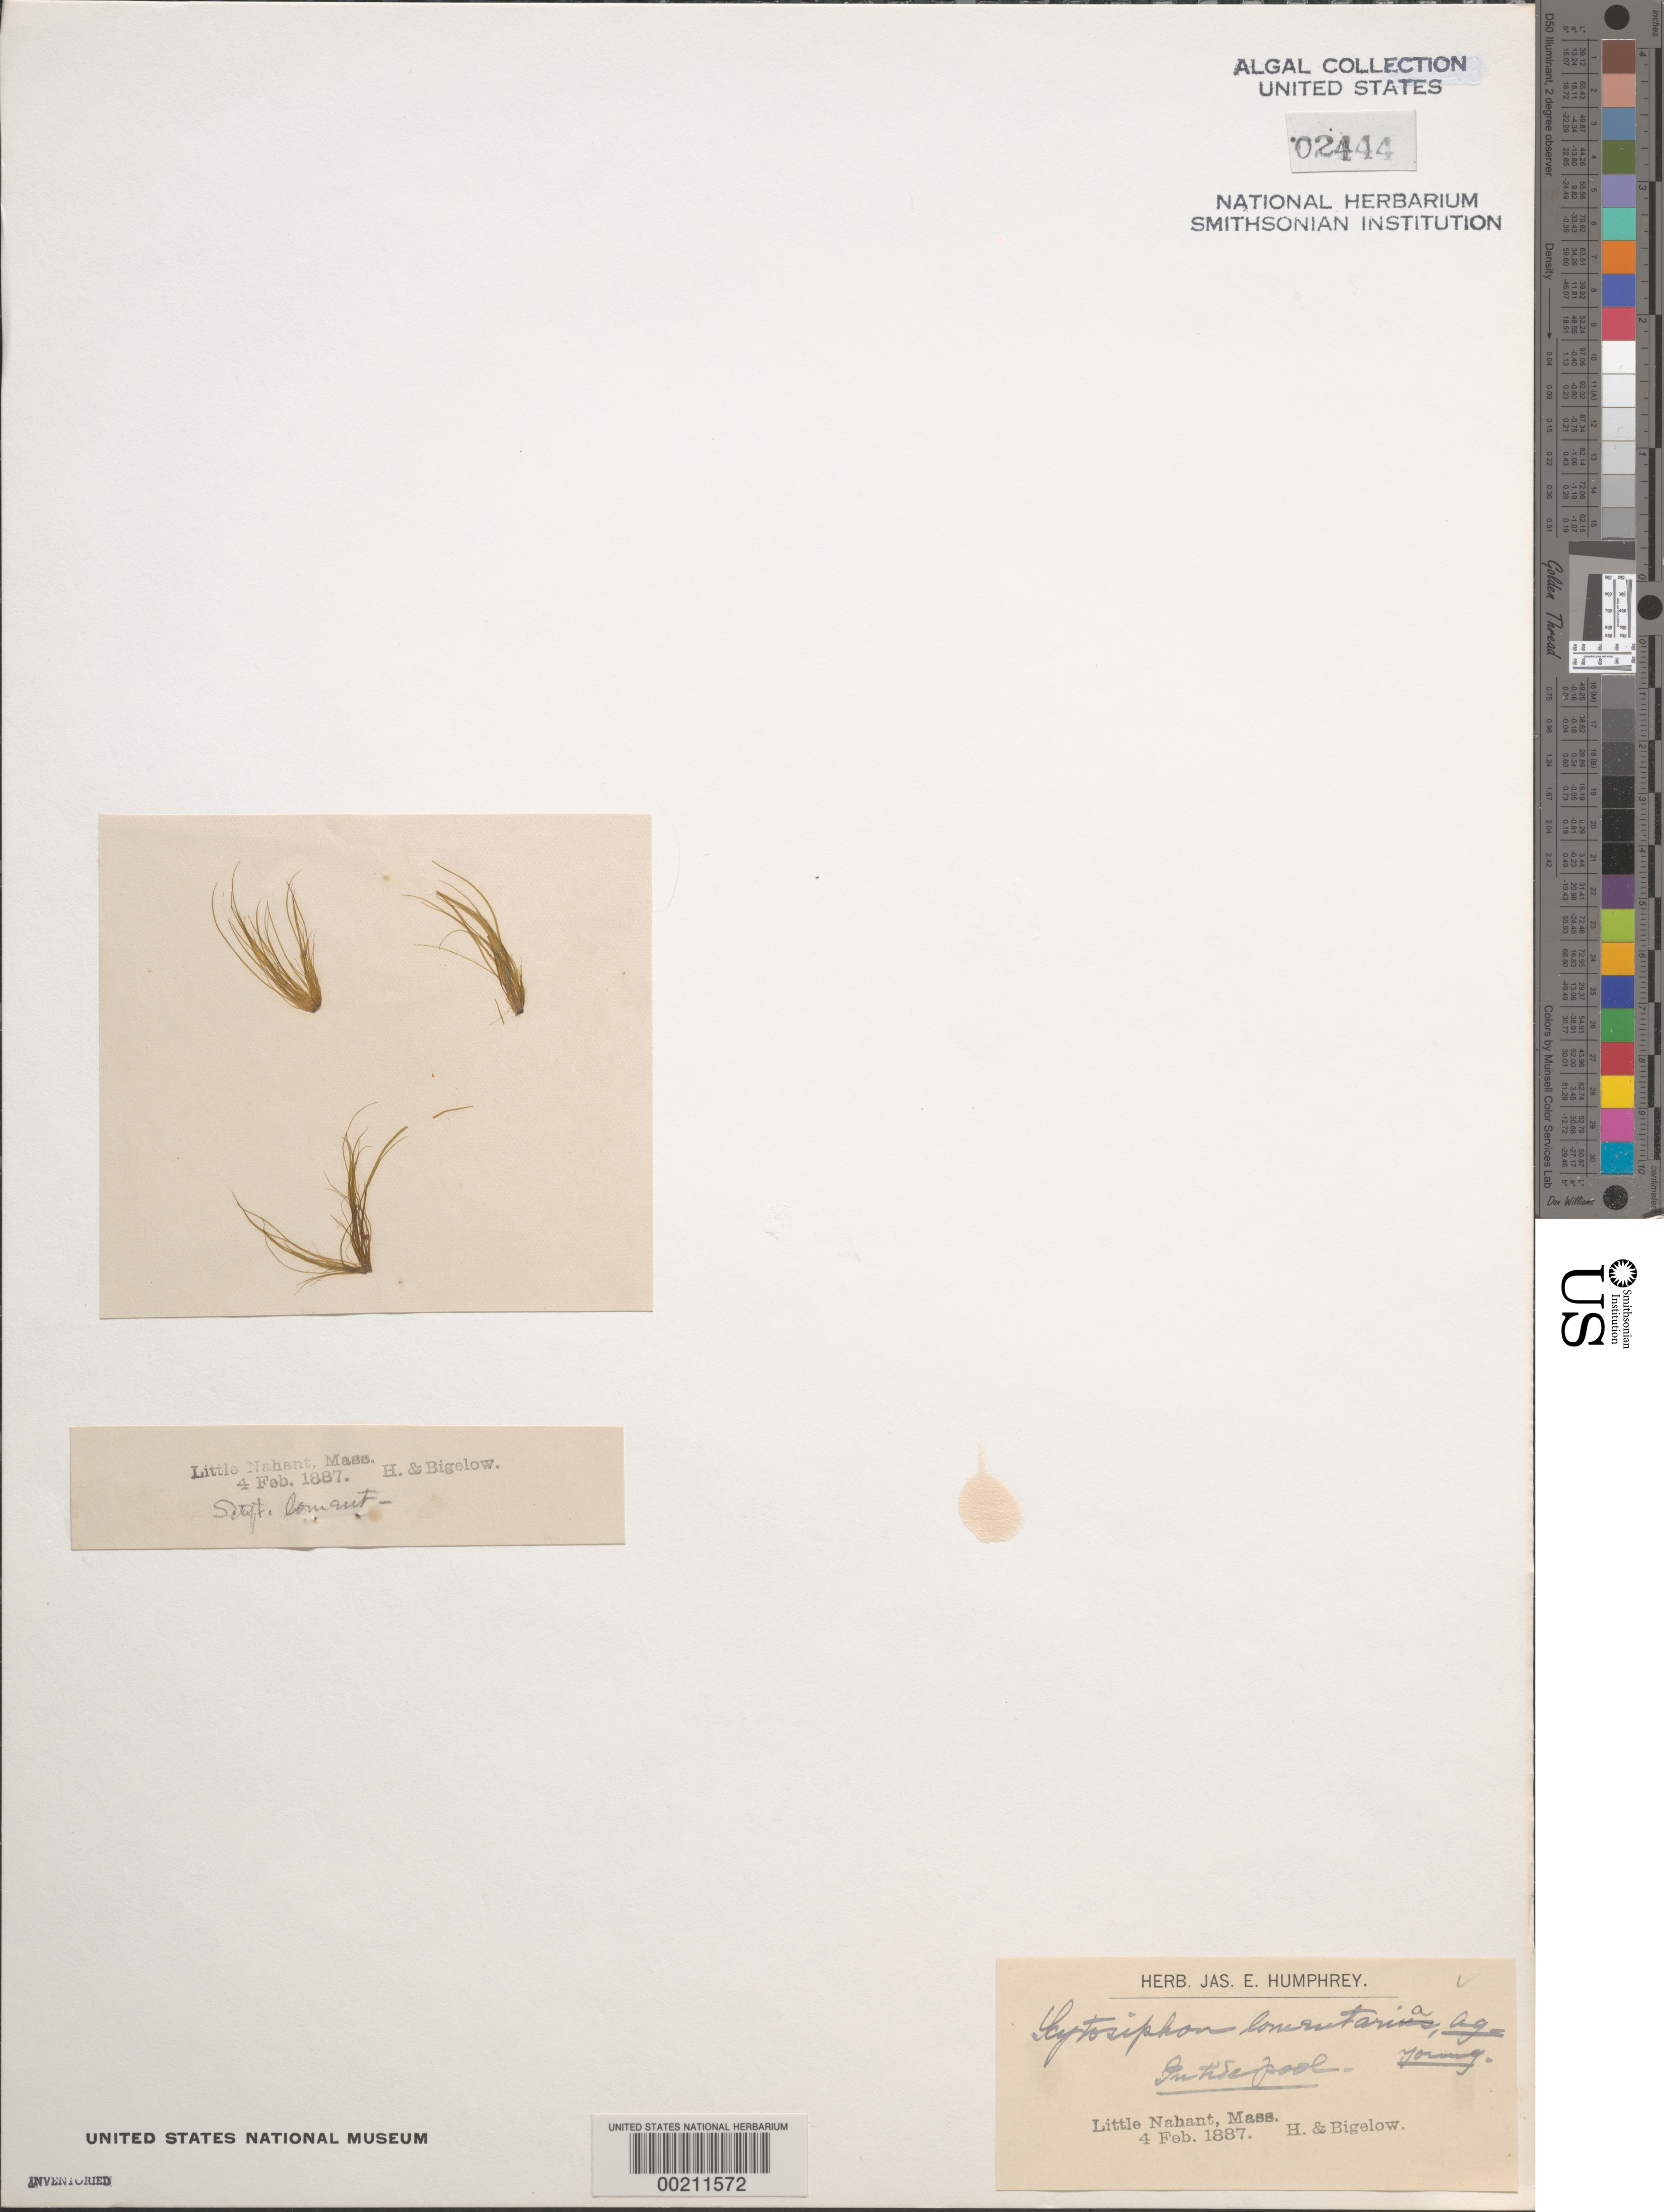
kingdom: Chromista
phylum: Ochrophyta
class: Phaeophyceae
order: Scytosiphonales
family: Scytosiphonaceae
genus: Scytosiphon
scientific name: Scytosiphon lomentaria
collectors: J. Humphrey & R. Bigelow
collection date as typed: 04 Feb 1887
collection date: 1887-02-04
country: United States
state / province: Massachusetts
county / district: Essex County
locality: Little Nahant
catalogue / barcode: US 2444